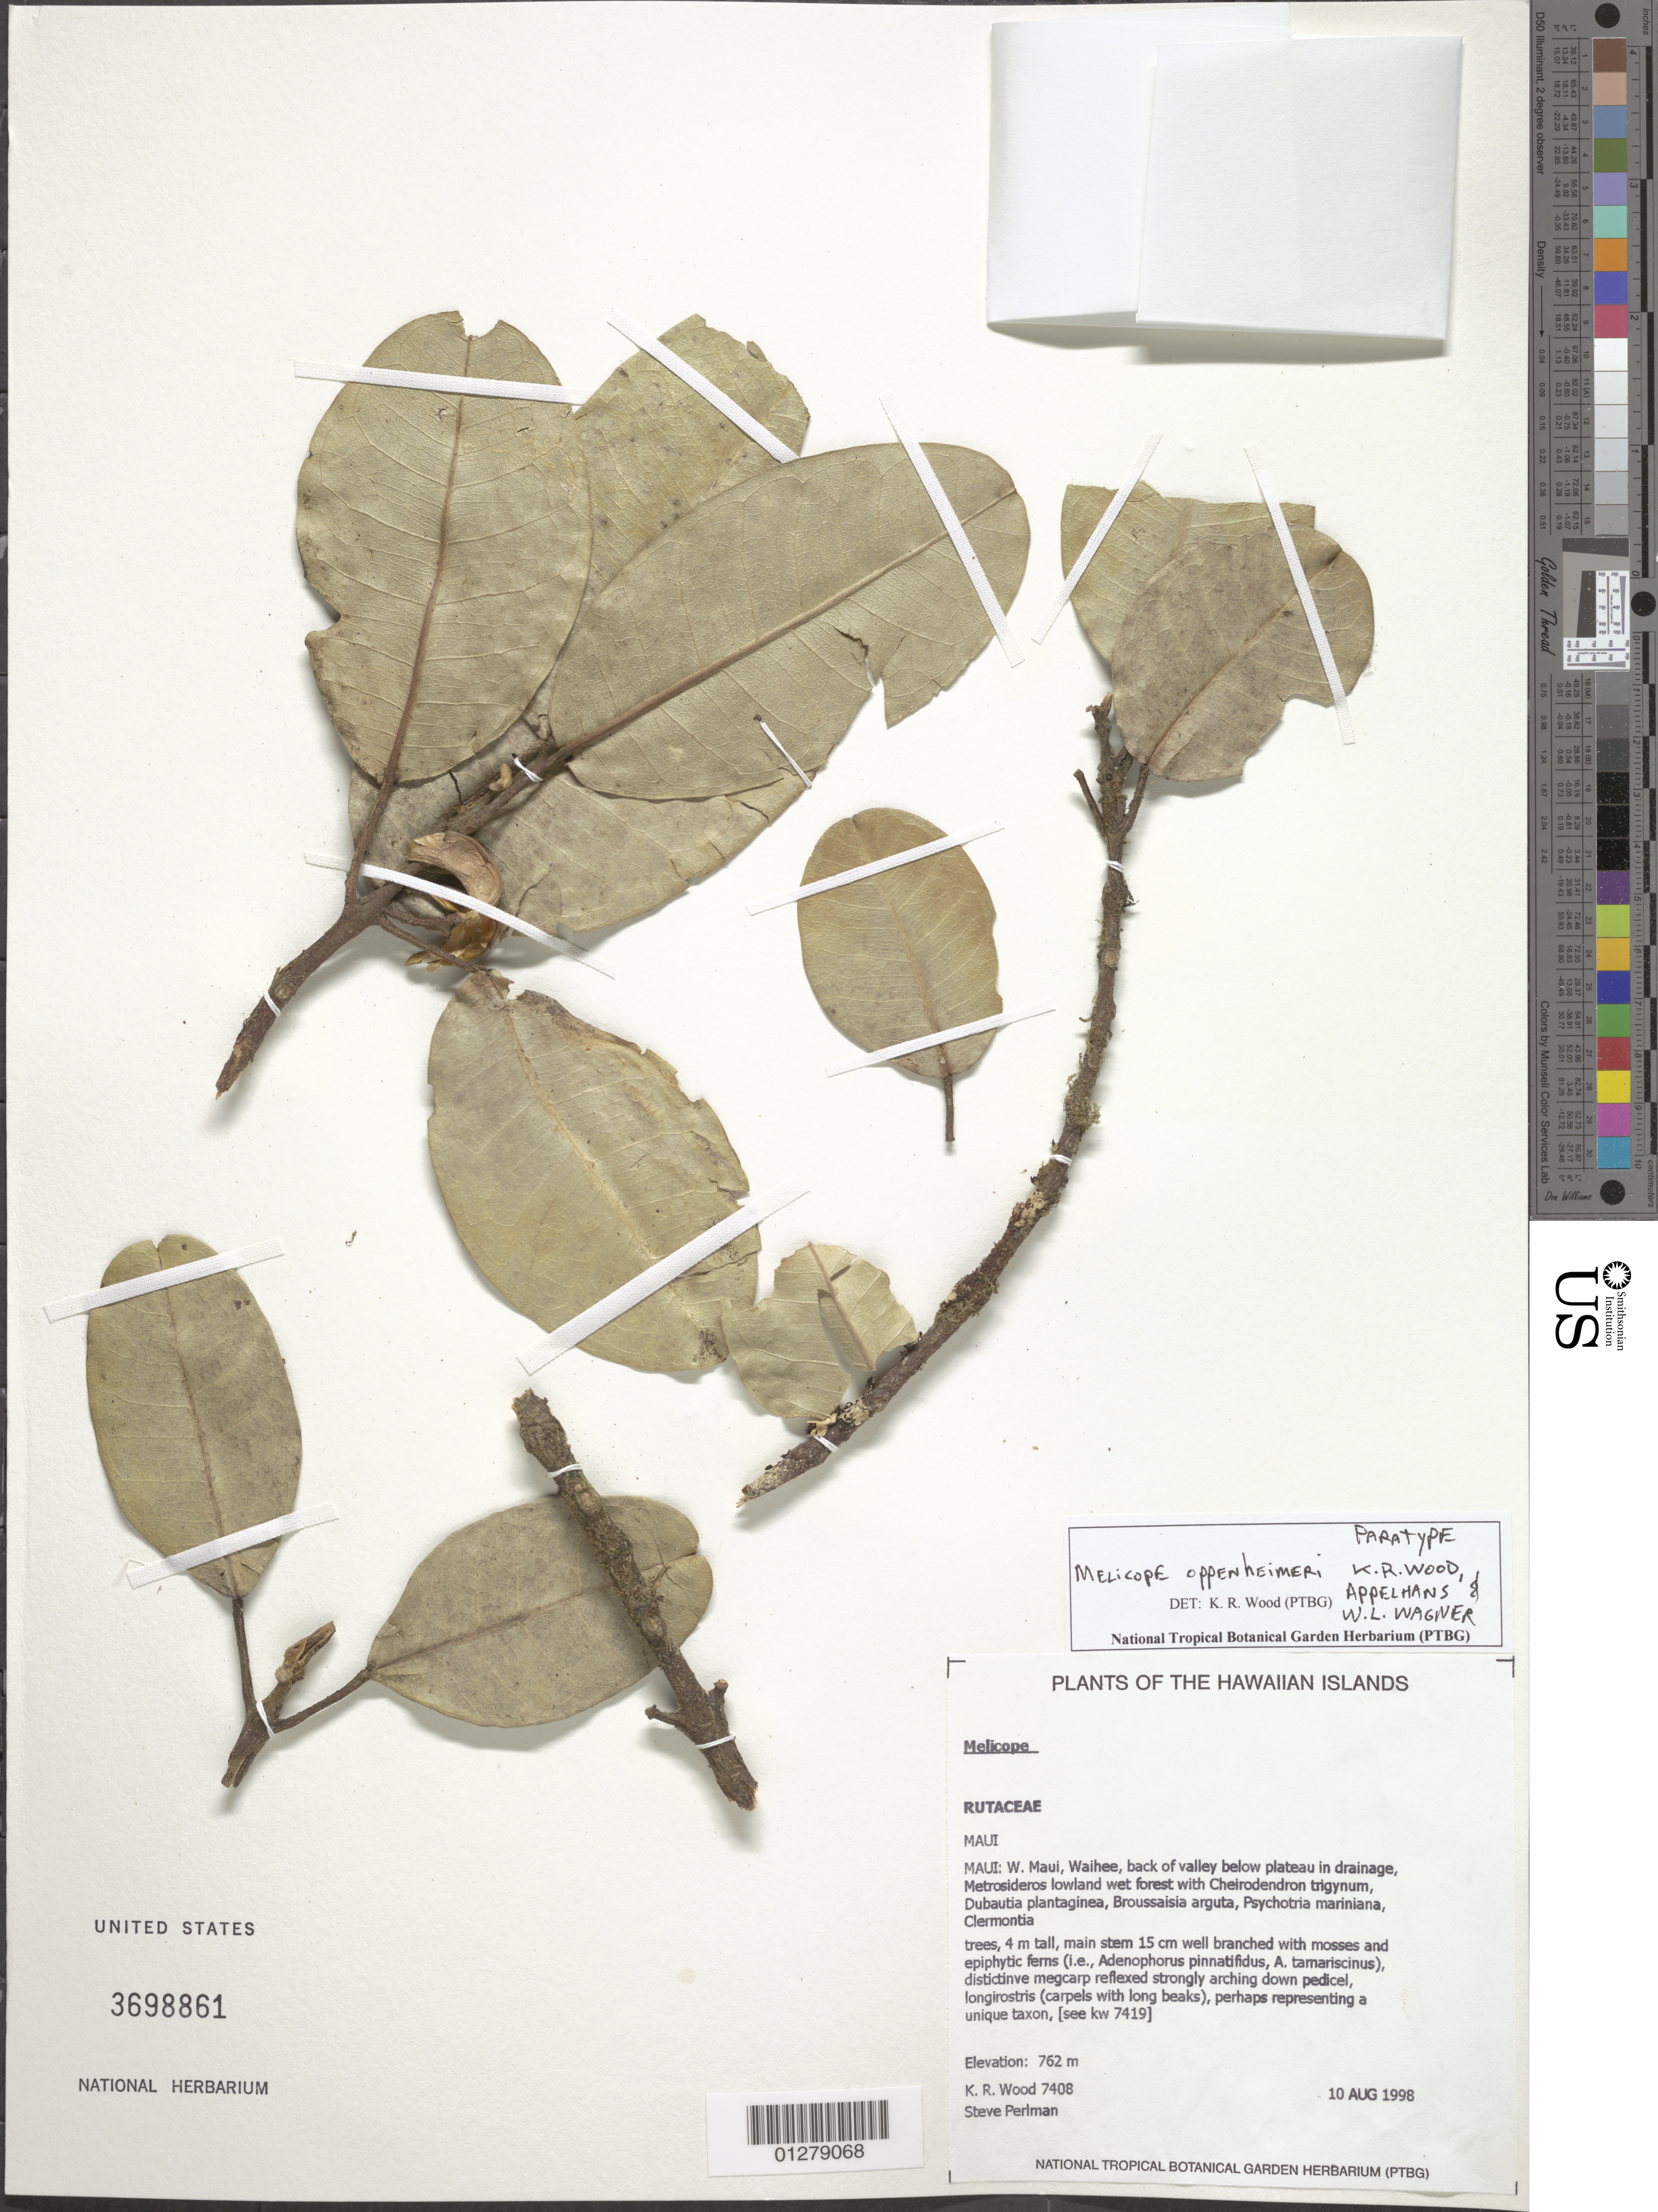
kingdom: Plantae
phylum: Tracheophyta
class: Magnoliopsida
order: Sapindales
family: Rutaceae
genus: Melicope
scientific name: Melicope oppenheimeri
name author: K.R. Wood et al.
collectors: K. R. Wood & S. P. Perlman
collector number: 7408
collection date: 1998-08-10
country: United States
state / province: Hawaii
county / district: Maui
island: Maui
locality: W Maui, Waihee, back of valley below plateau in drainage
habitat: Lowland wet forest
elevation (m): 762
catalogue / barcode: US 3698861